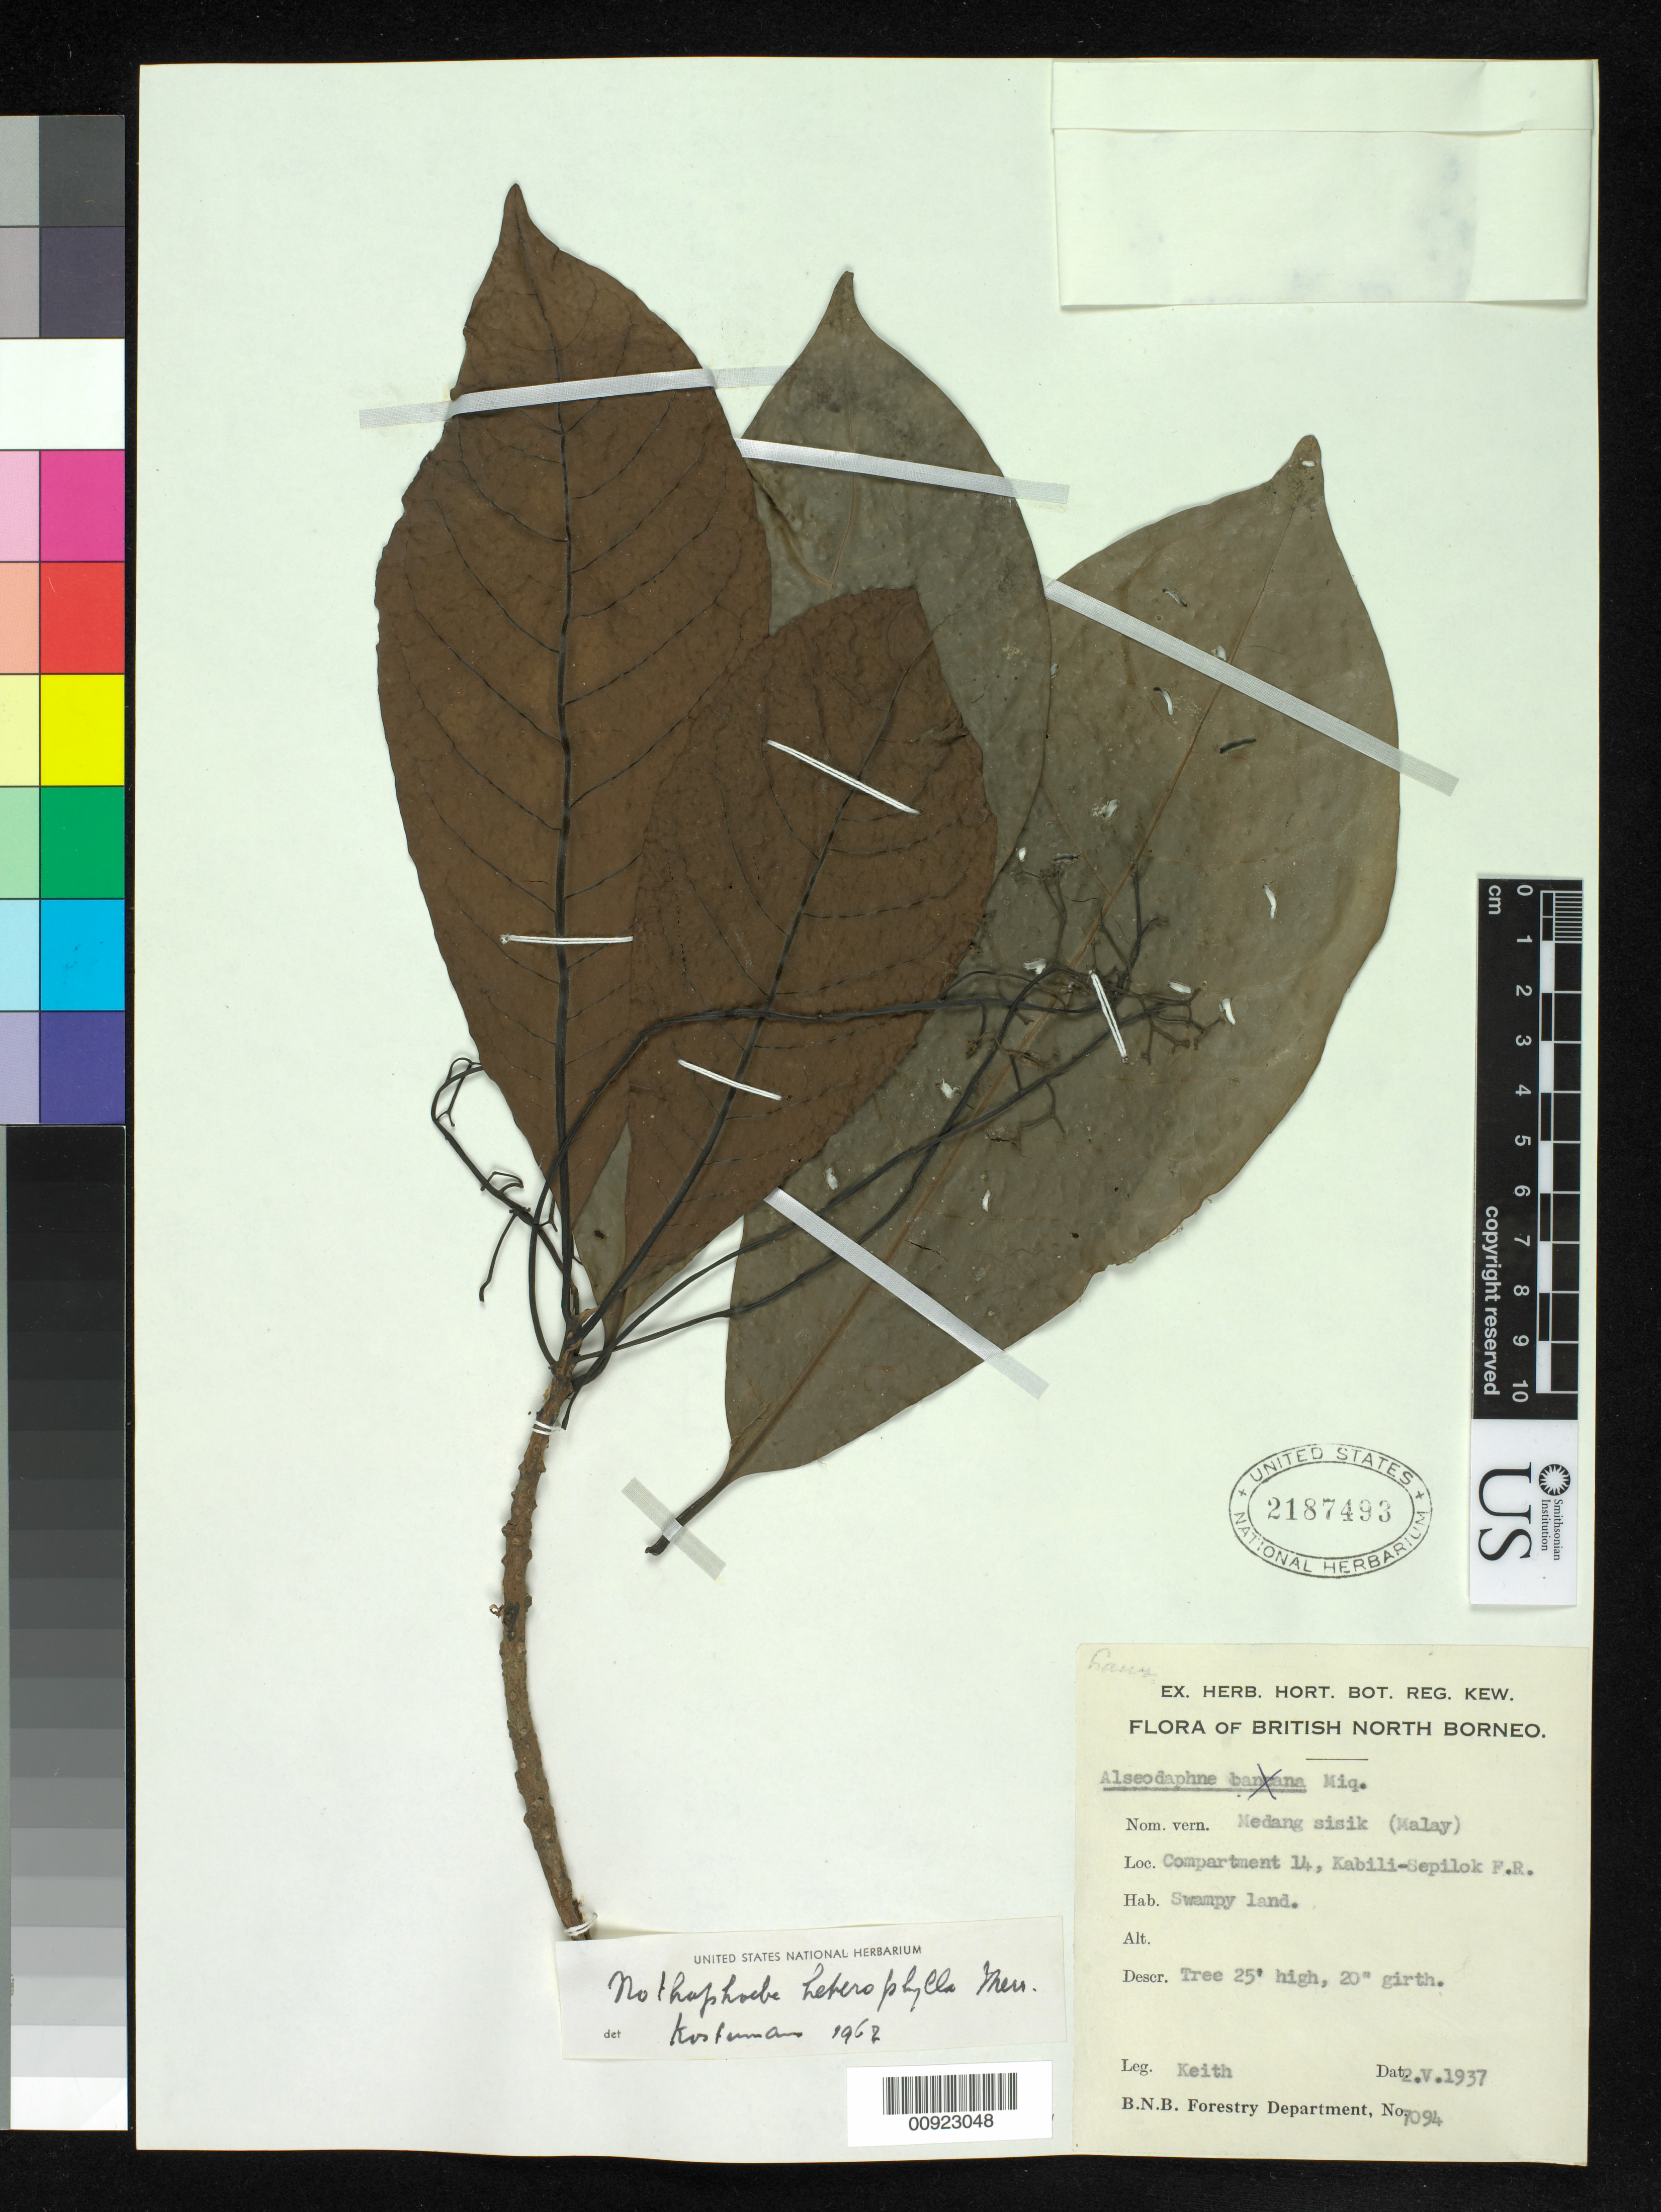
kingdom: Plantae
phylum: Tracheophyta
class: Magnoliopsida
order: Laurales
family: Lauraceae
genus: Nothaphoebe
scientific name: Nothaphoebe neteorphylla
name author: Merr.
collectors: H. Keith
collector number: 7094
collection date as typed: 02 May 1937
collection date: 1937-05-02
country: Indonesia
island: Borneo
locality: Compartment 14, Kabili-Sepilok F.R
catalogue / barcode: US 2187493